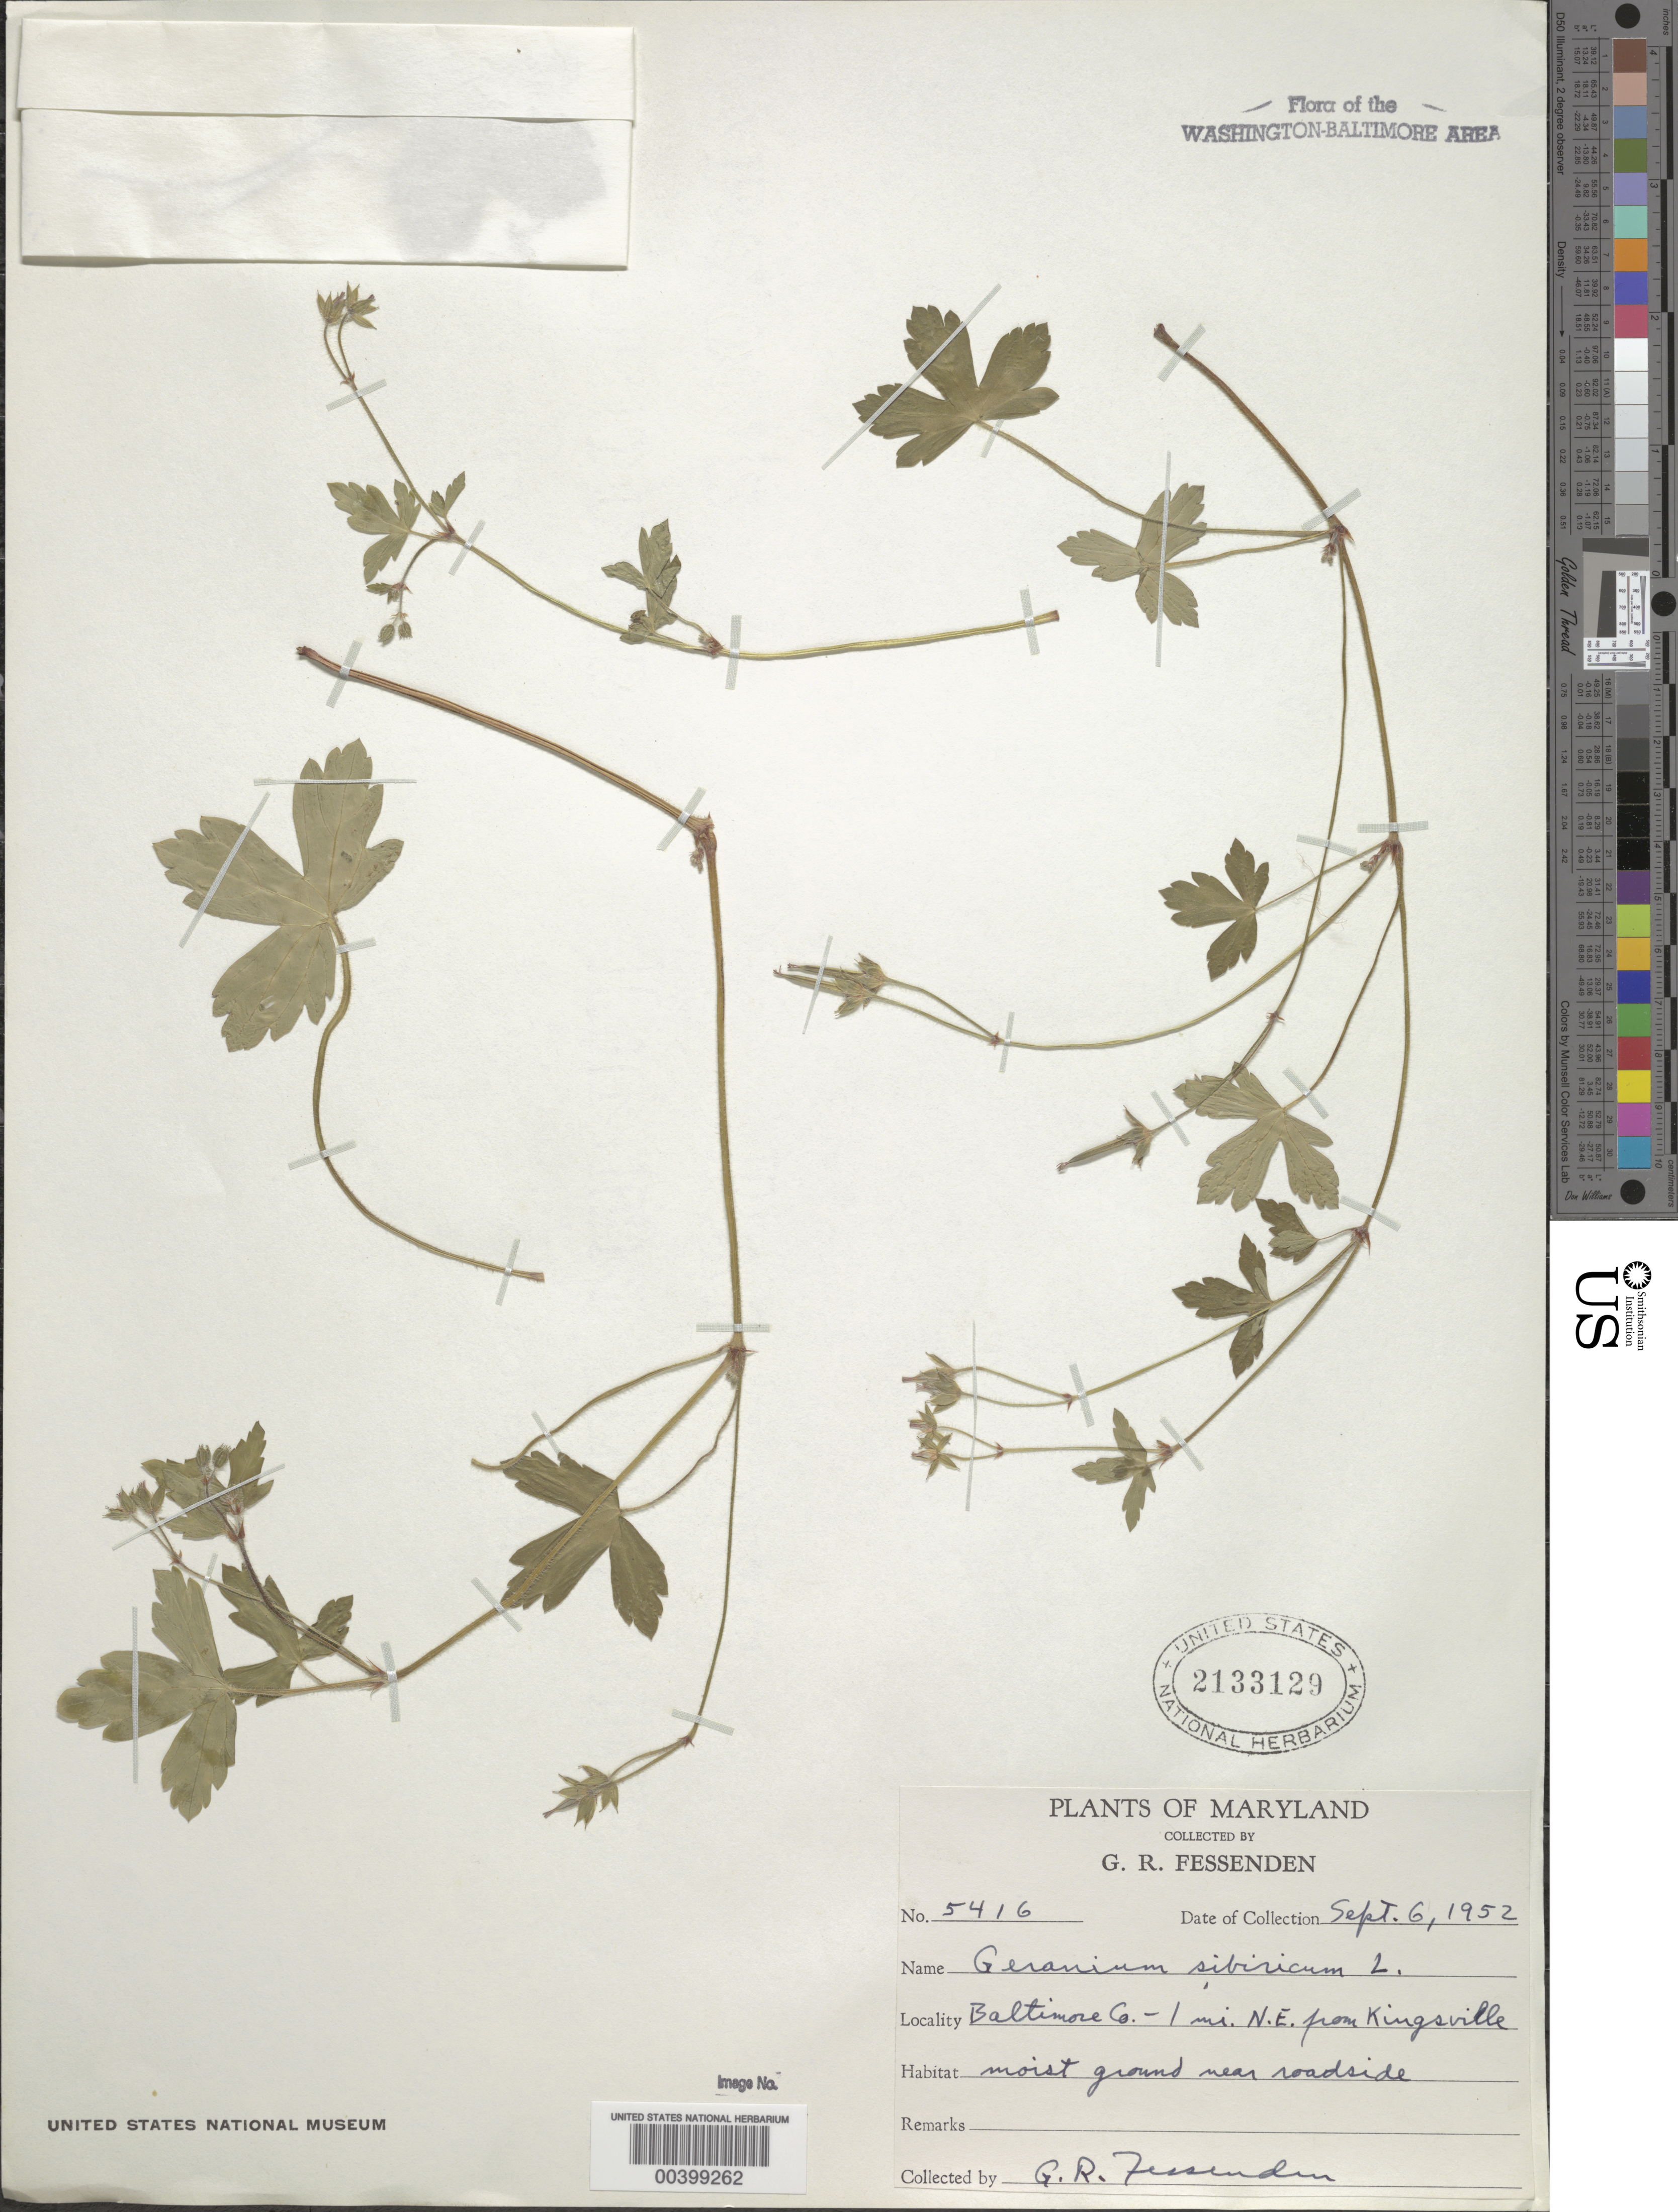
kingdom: Plantae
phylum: Tracheophyta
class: Magnoliopsida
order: Geraniales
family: Geraniaceae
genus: Geranium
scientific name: Geranium sibiricum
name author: L.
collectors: G. Fessenden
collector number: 5416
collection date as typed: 06 Sep 1952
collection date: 1952-09-06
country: United States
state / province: Maryland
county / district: Baltimore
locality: northeast of Kingsville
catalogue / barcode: US 2133129